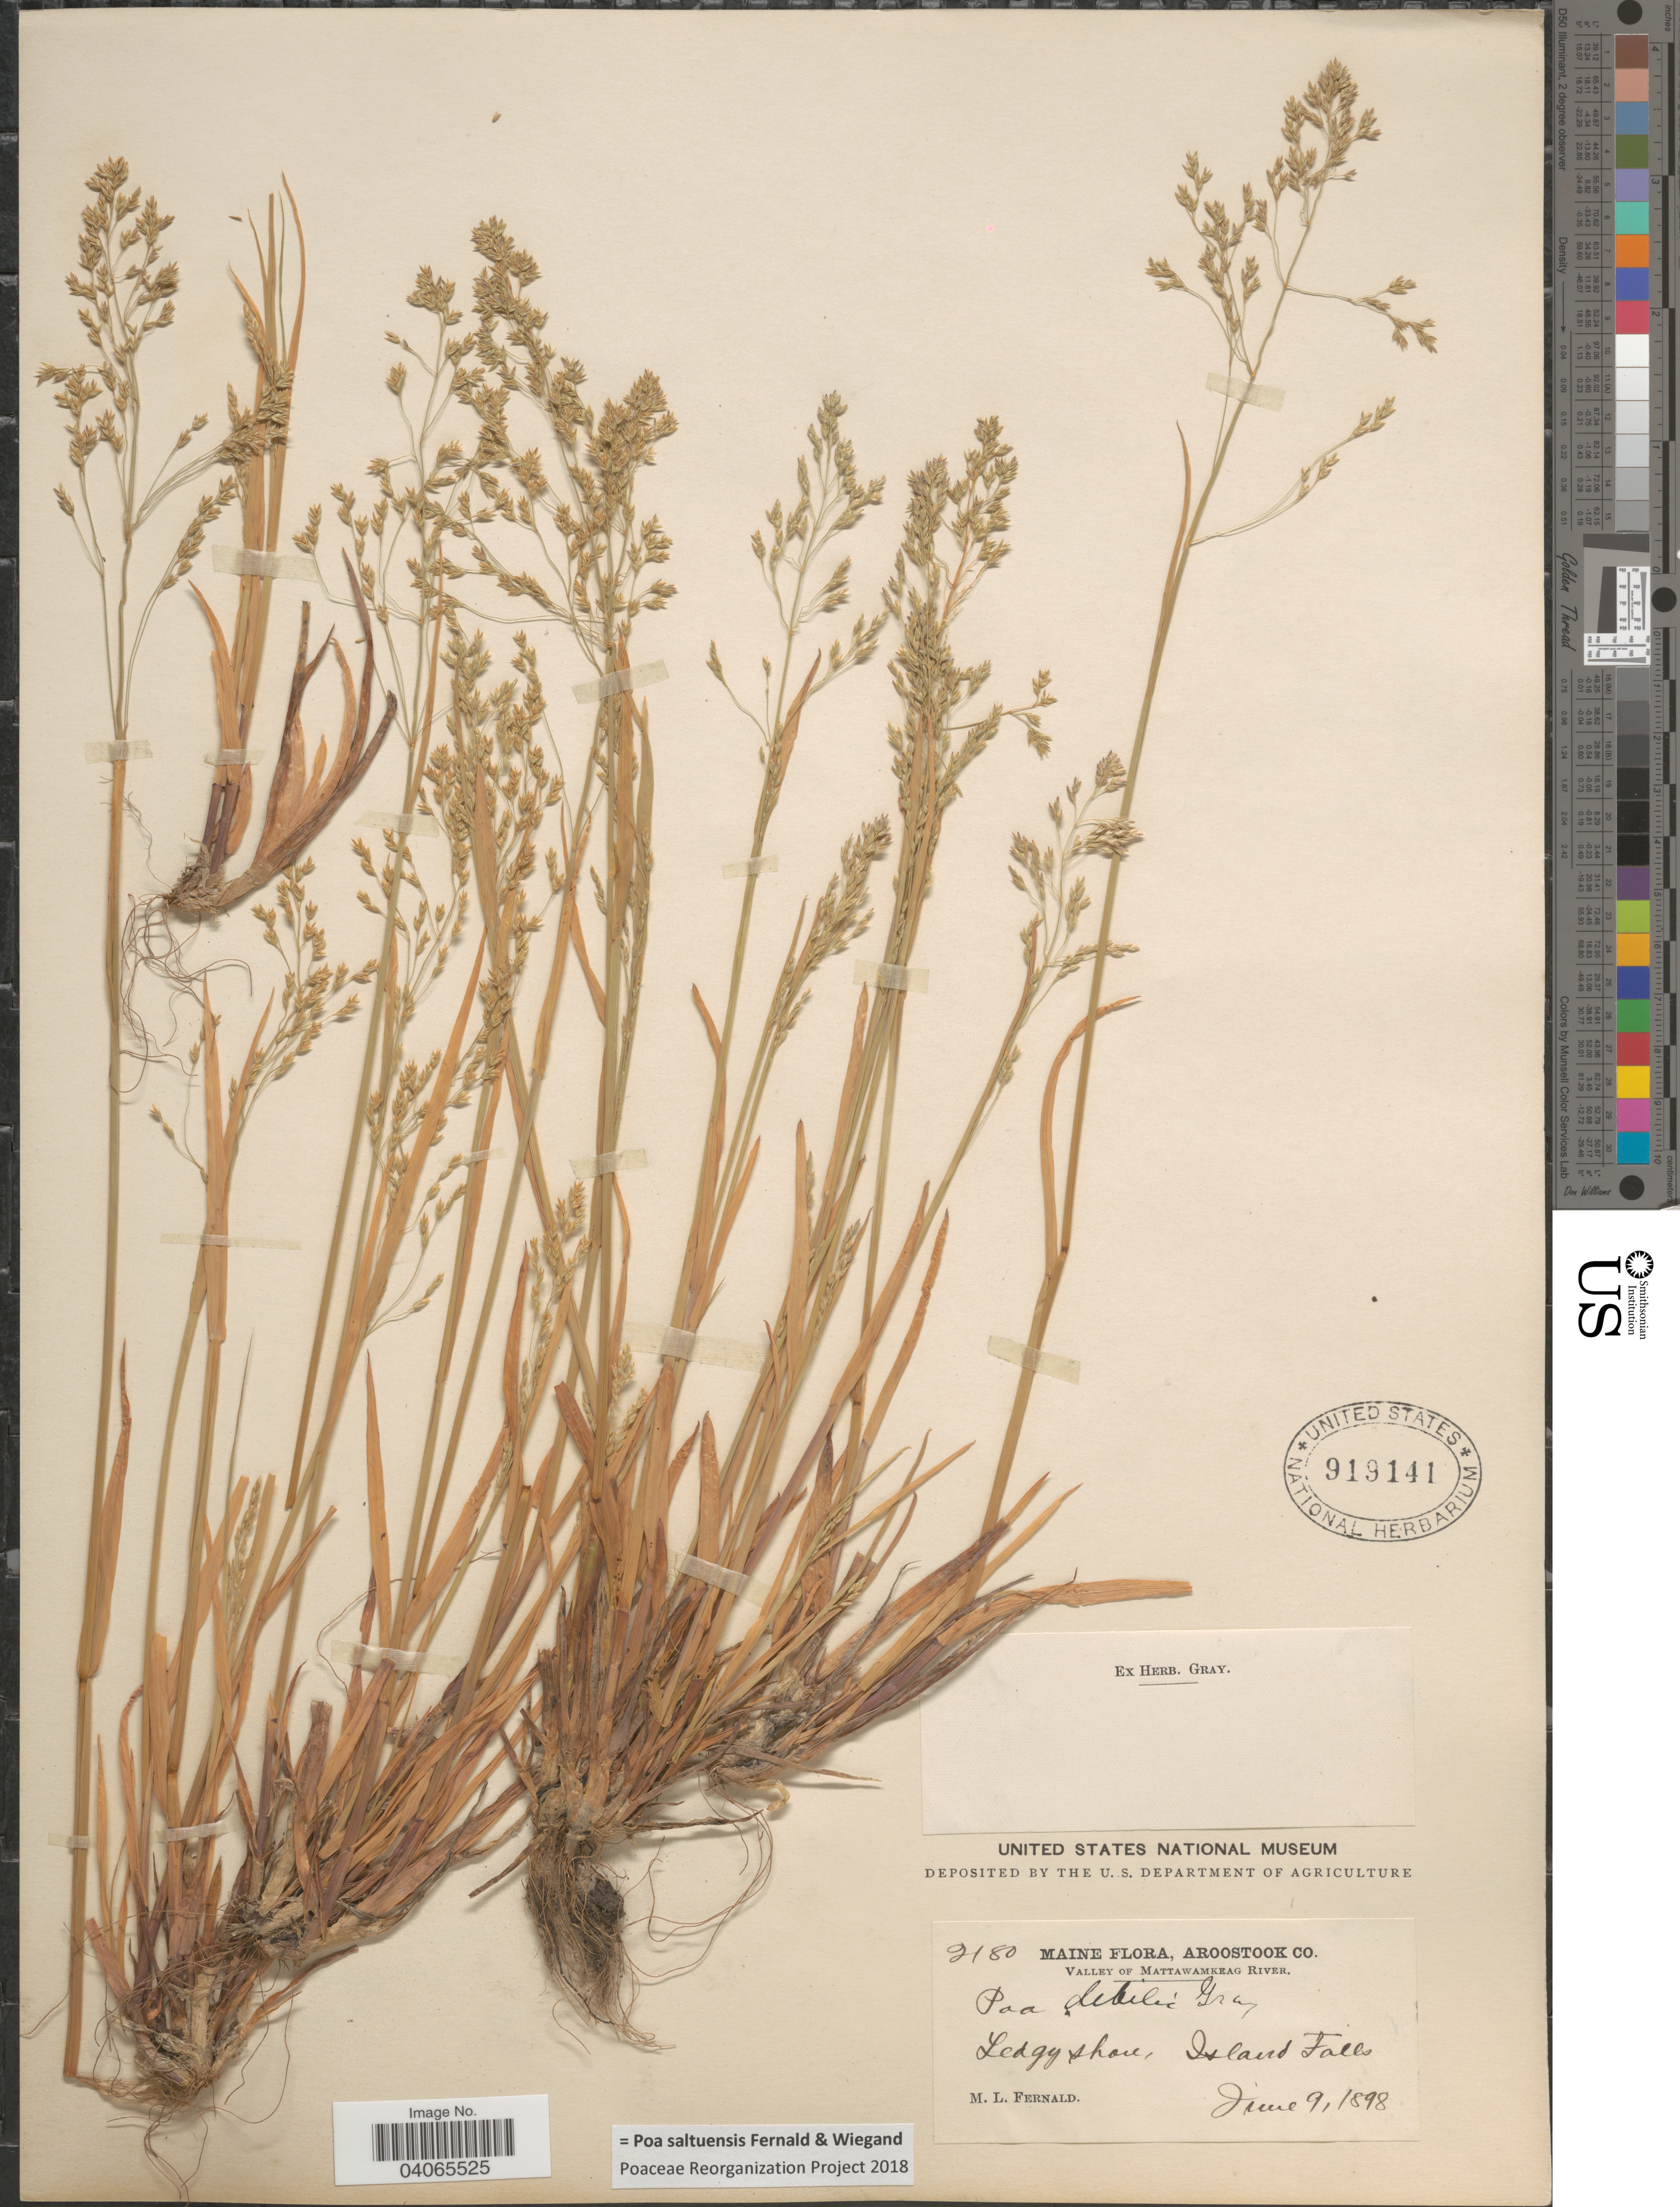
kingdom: Plantae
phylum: Tracheophyta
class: Liliopsida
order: Poales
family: Poaceae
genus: Poa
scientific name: Poa saltuensis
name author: Fernald & Wiegand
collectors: M. L. Fernald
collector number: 2180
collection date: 1898-06-09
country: United States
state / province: Maine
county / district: Aroostook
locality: Valley of Mattawamkeag River. Ledgy shore, Island Falls.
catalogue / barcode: US 919141